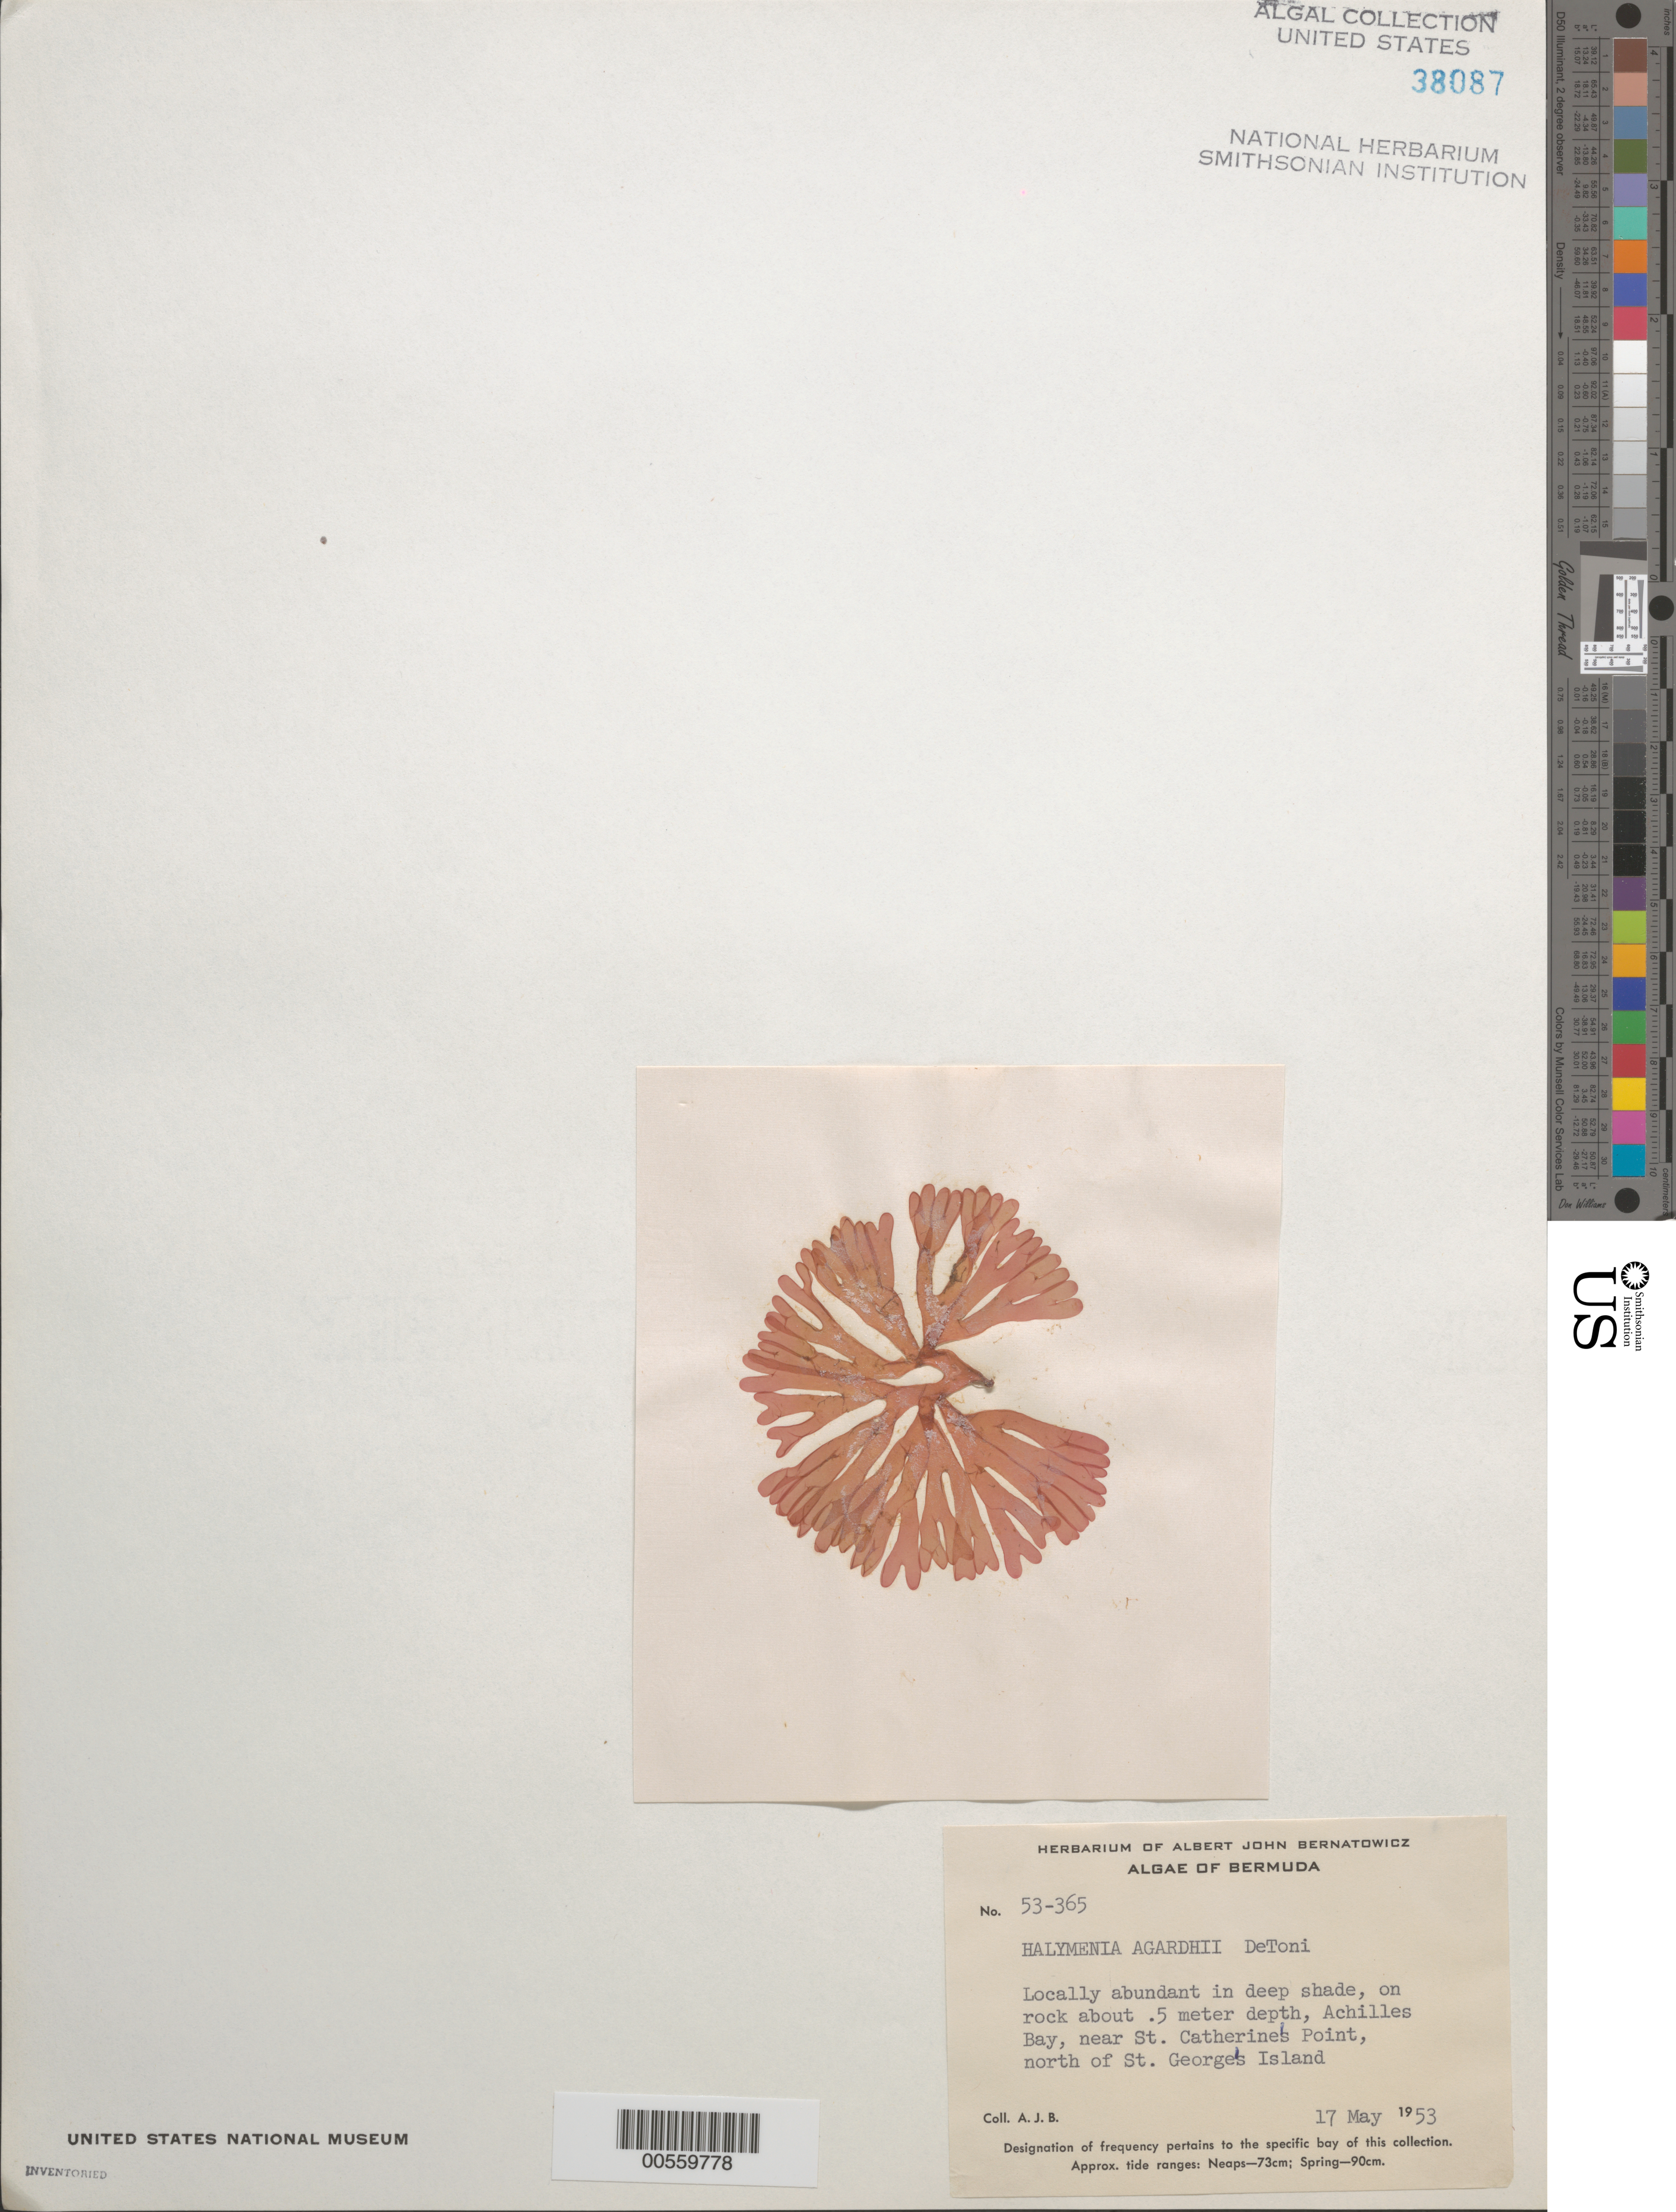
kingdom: Plantae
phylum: Rhodophyta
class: Florideophyceae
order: Sebdeniales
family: Sebdeniaceae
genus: Sebdenia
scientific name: Sebdenia flabellata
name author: (J. Agardh) P.G. Parkinson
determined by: Algae name updating Project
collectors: A. Bernatowicz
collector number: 53-365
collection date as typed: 17 May 1953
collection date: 1953-05-17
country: Bermuda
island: St. George's Island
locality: Achilles Bay near St. Catherine's Point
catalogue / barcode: US 38087